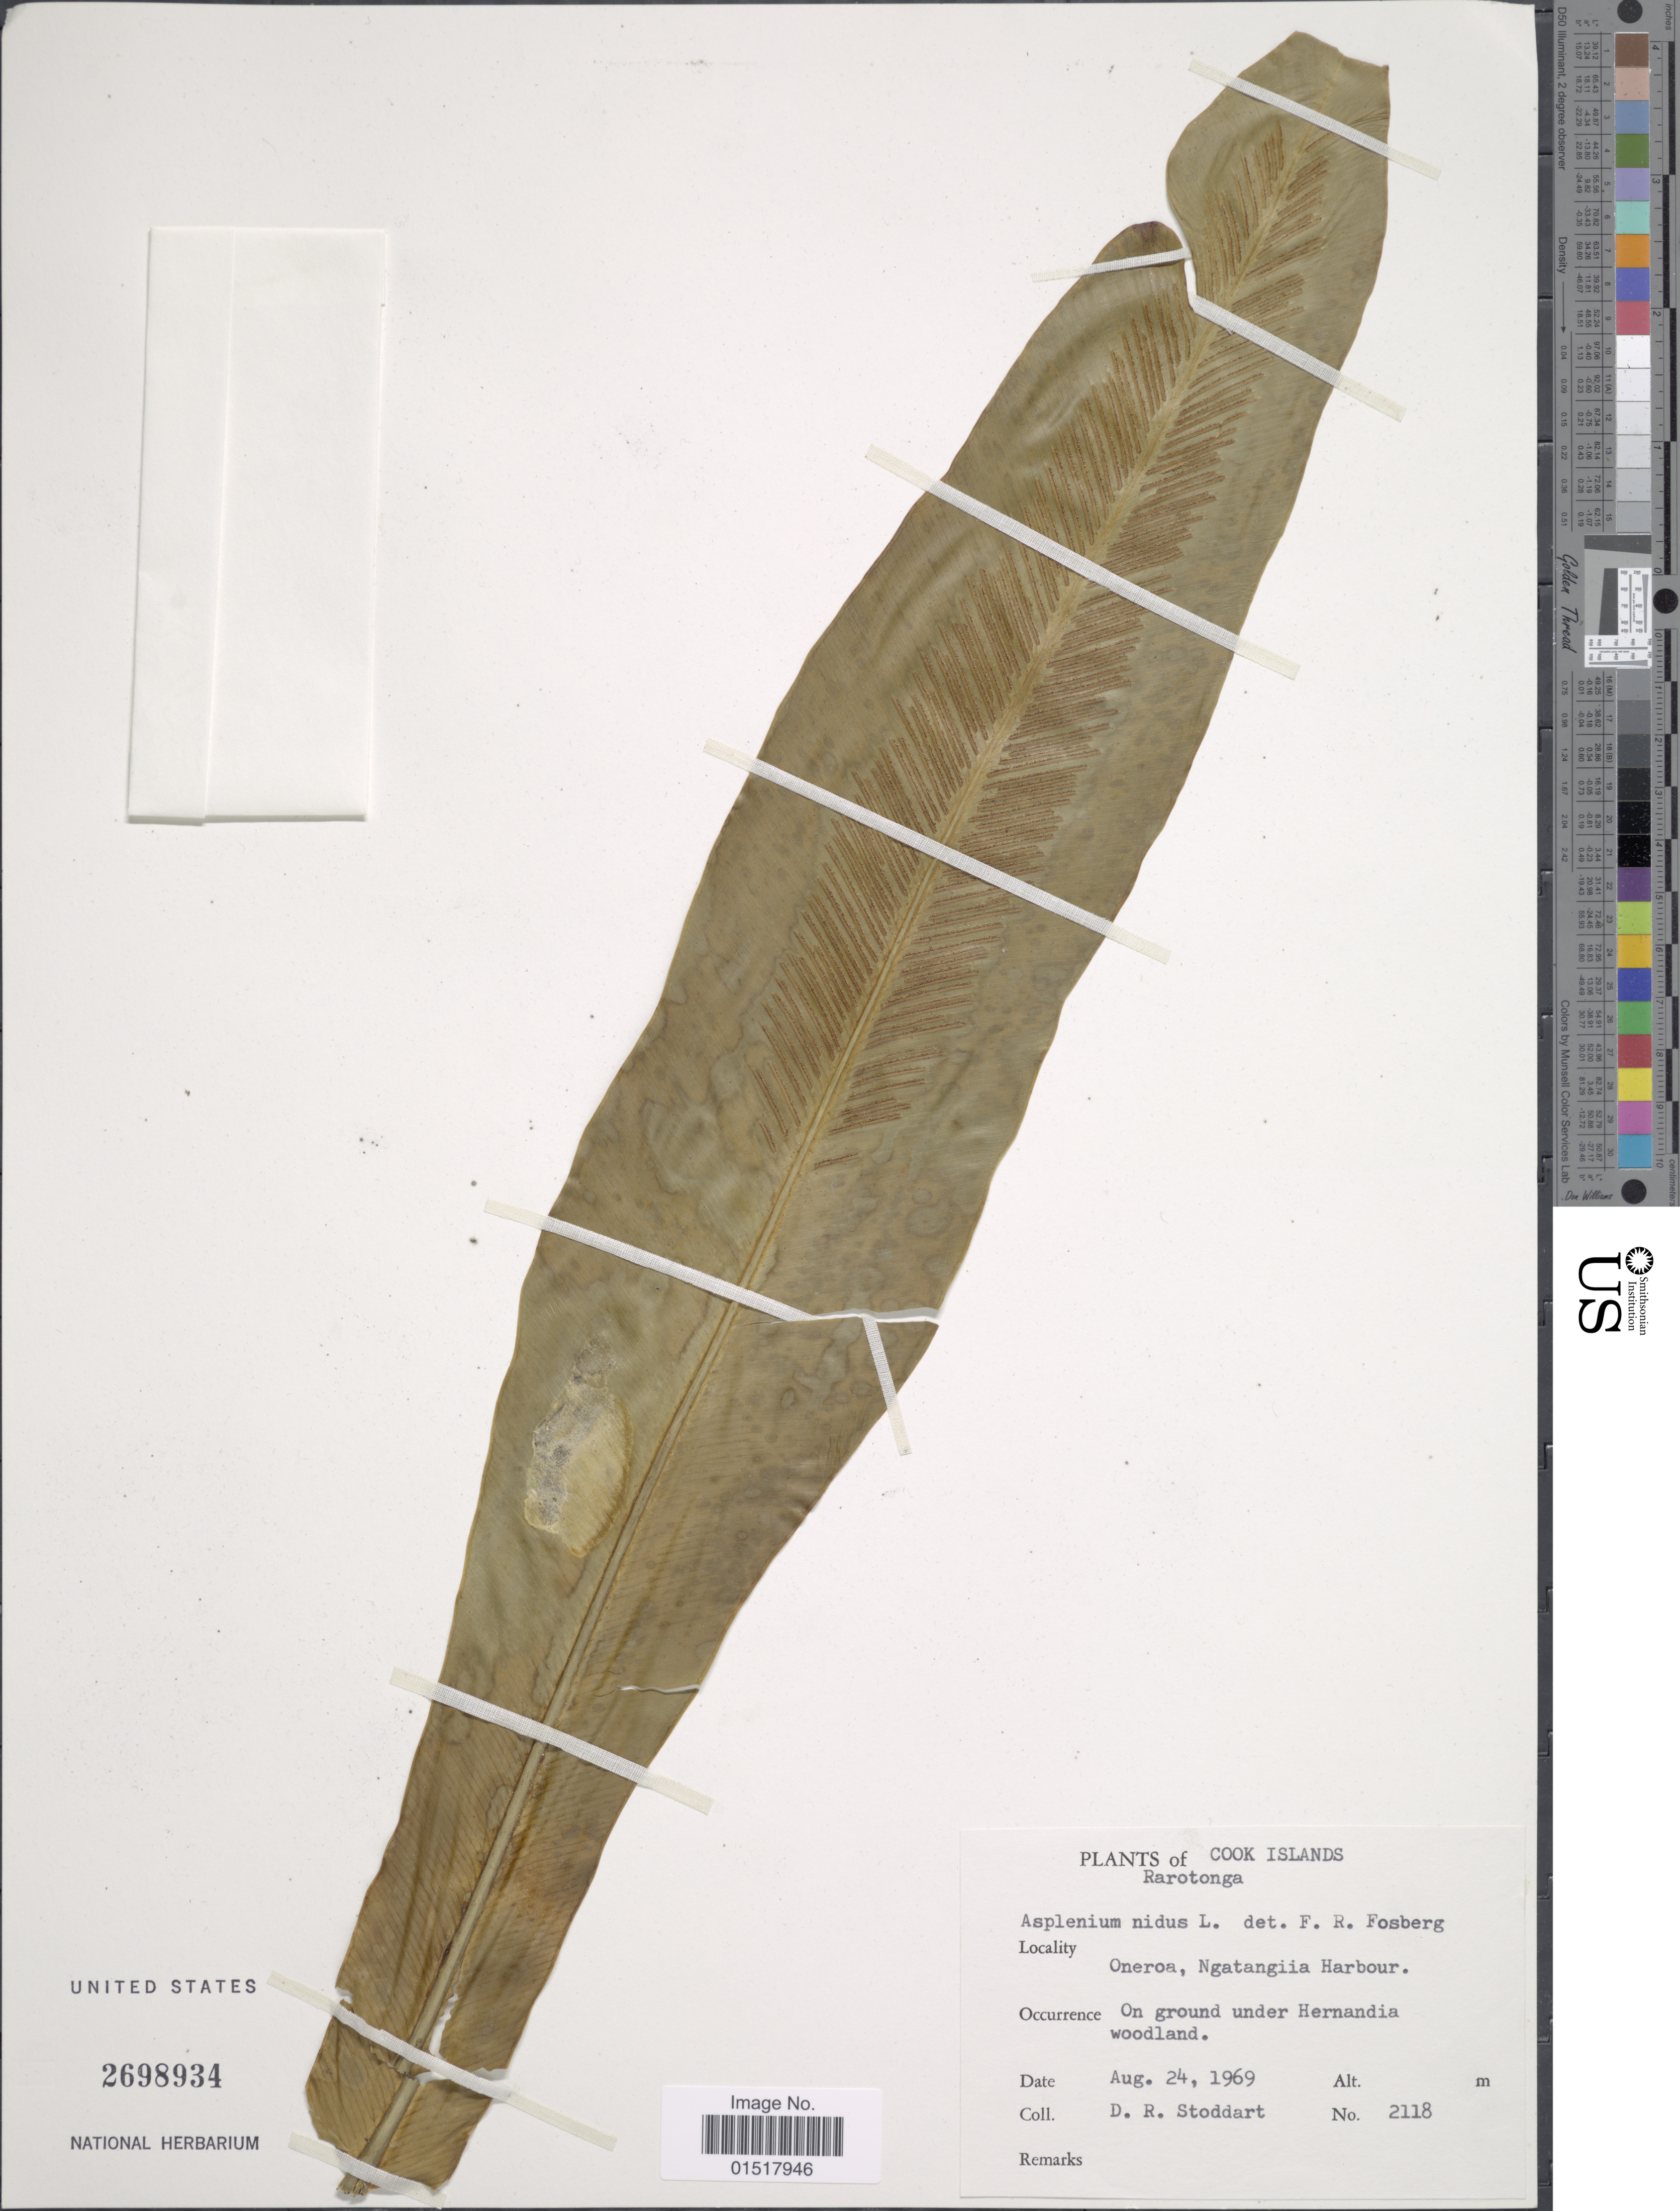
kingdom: Plantae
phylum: Tracheophyta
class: Polypodiopsida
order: Polypodiales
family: Aspleniaceae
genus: Asplenium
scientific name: Asplenium nidus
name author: L.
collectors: D. R. Stoddart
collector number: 2118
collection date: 1969-08-24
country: Cook Islands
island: Rarotonga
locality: Rarotonga. Oneroa, Ngatangiia Harbour.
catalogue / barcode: US 2698934